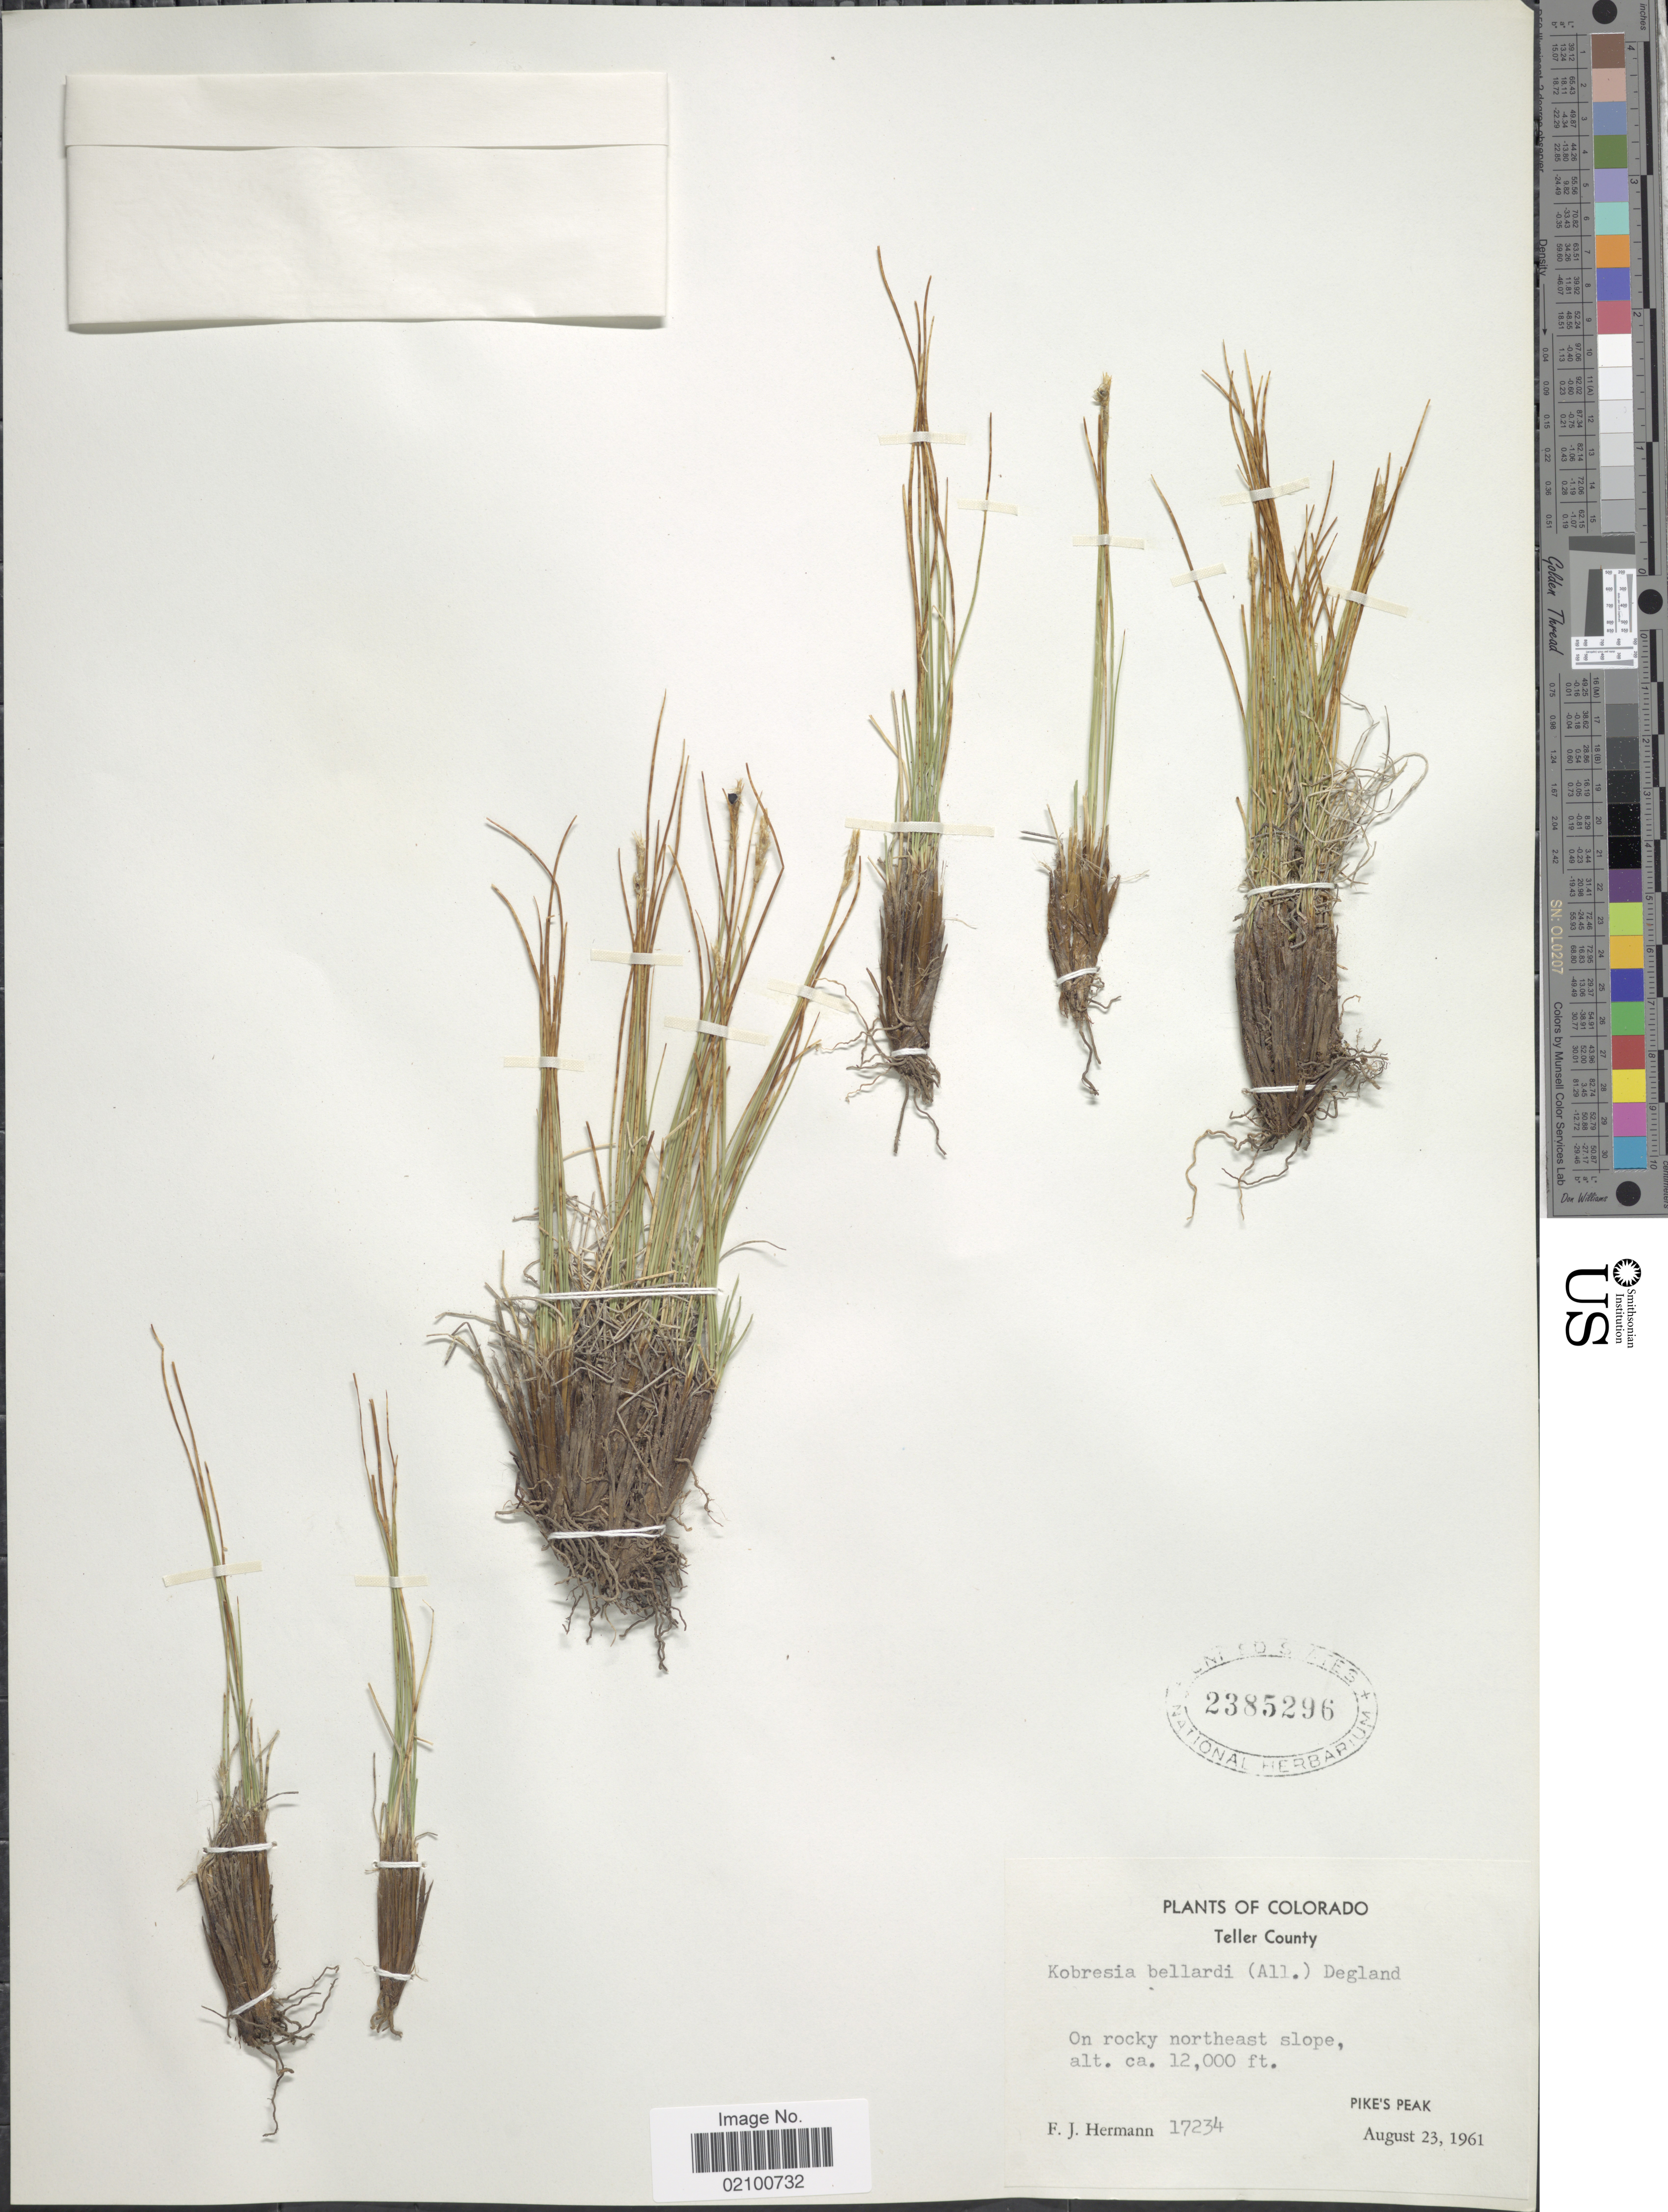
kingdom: Plantae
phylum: Tracheophyta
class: Liliopsida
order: Poales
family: Cyperaceae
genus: Carex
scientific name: Carex myosuroides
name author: Vill.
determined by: Strong, M. T., (US), Smithsonian Institution - National Museum of Natural History (UNITED STATES)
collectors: F. J. Hermann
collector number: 17234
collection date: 1961-08-23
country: United States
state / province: Colorado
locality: Teller County, northeast slope, Pike's Peak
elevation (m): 3658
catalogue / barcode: US 2385296